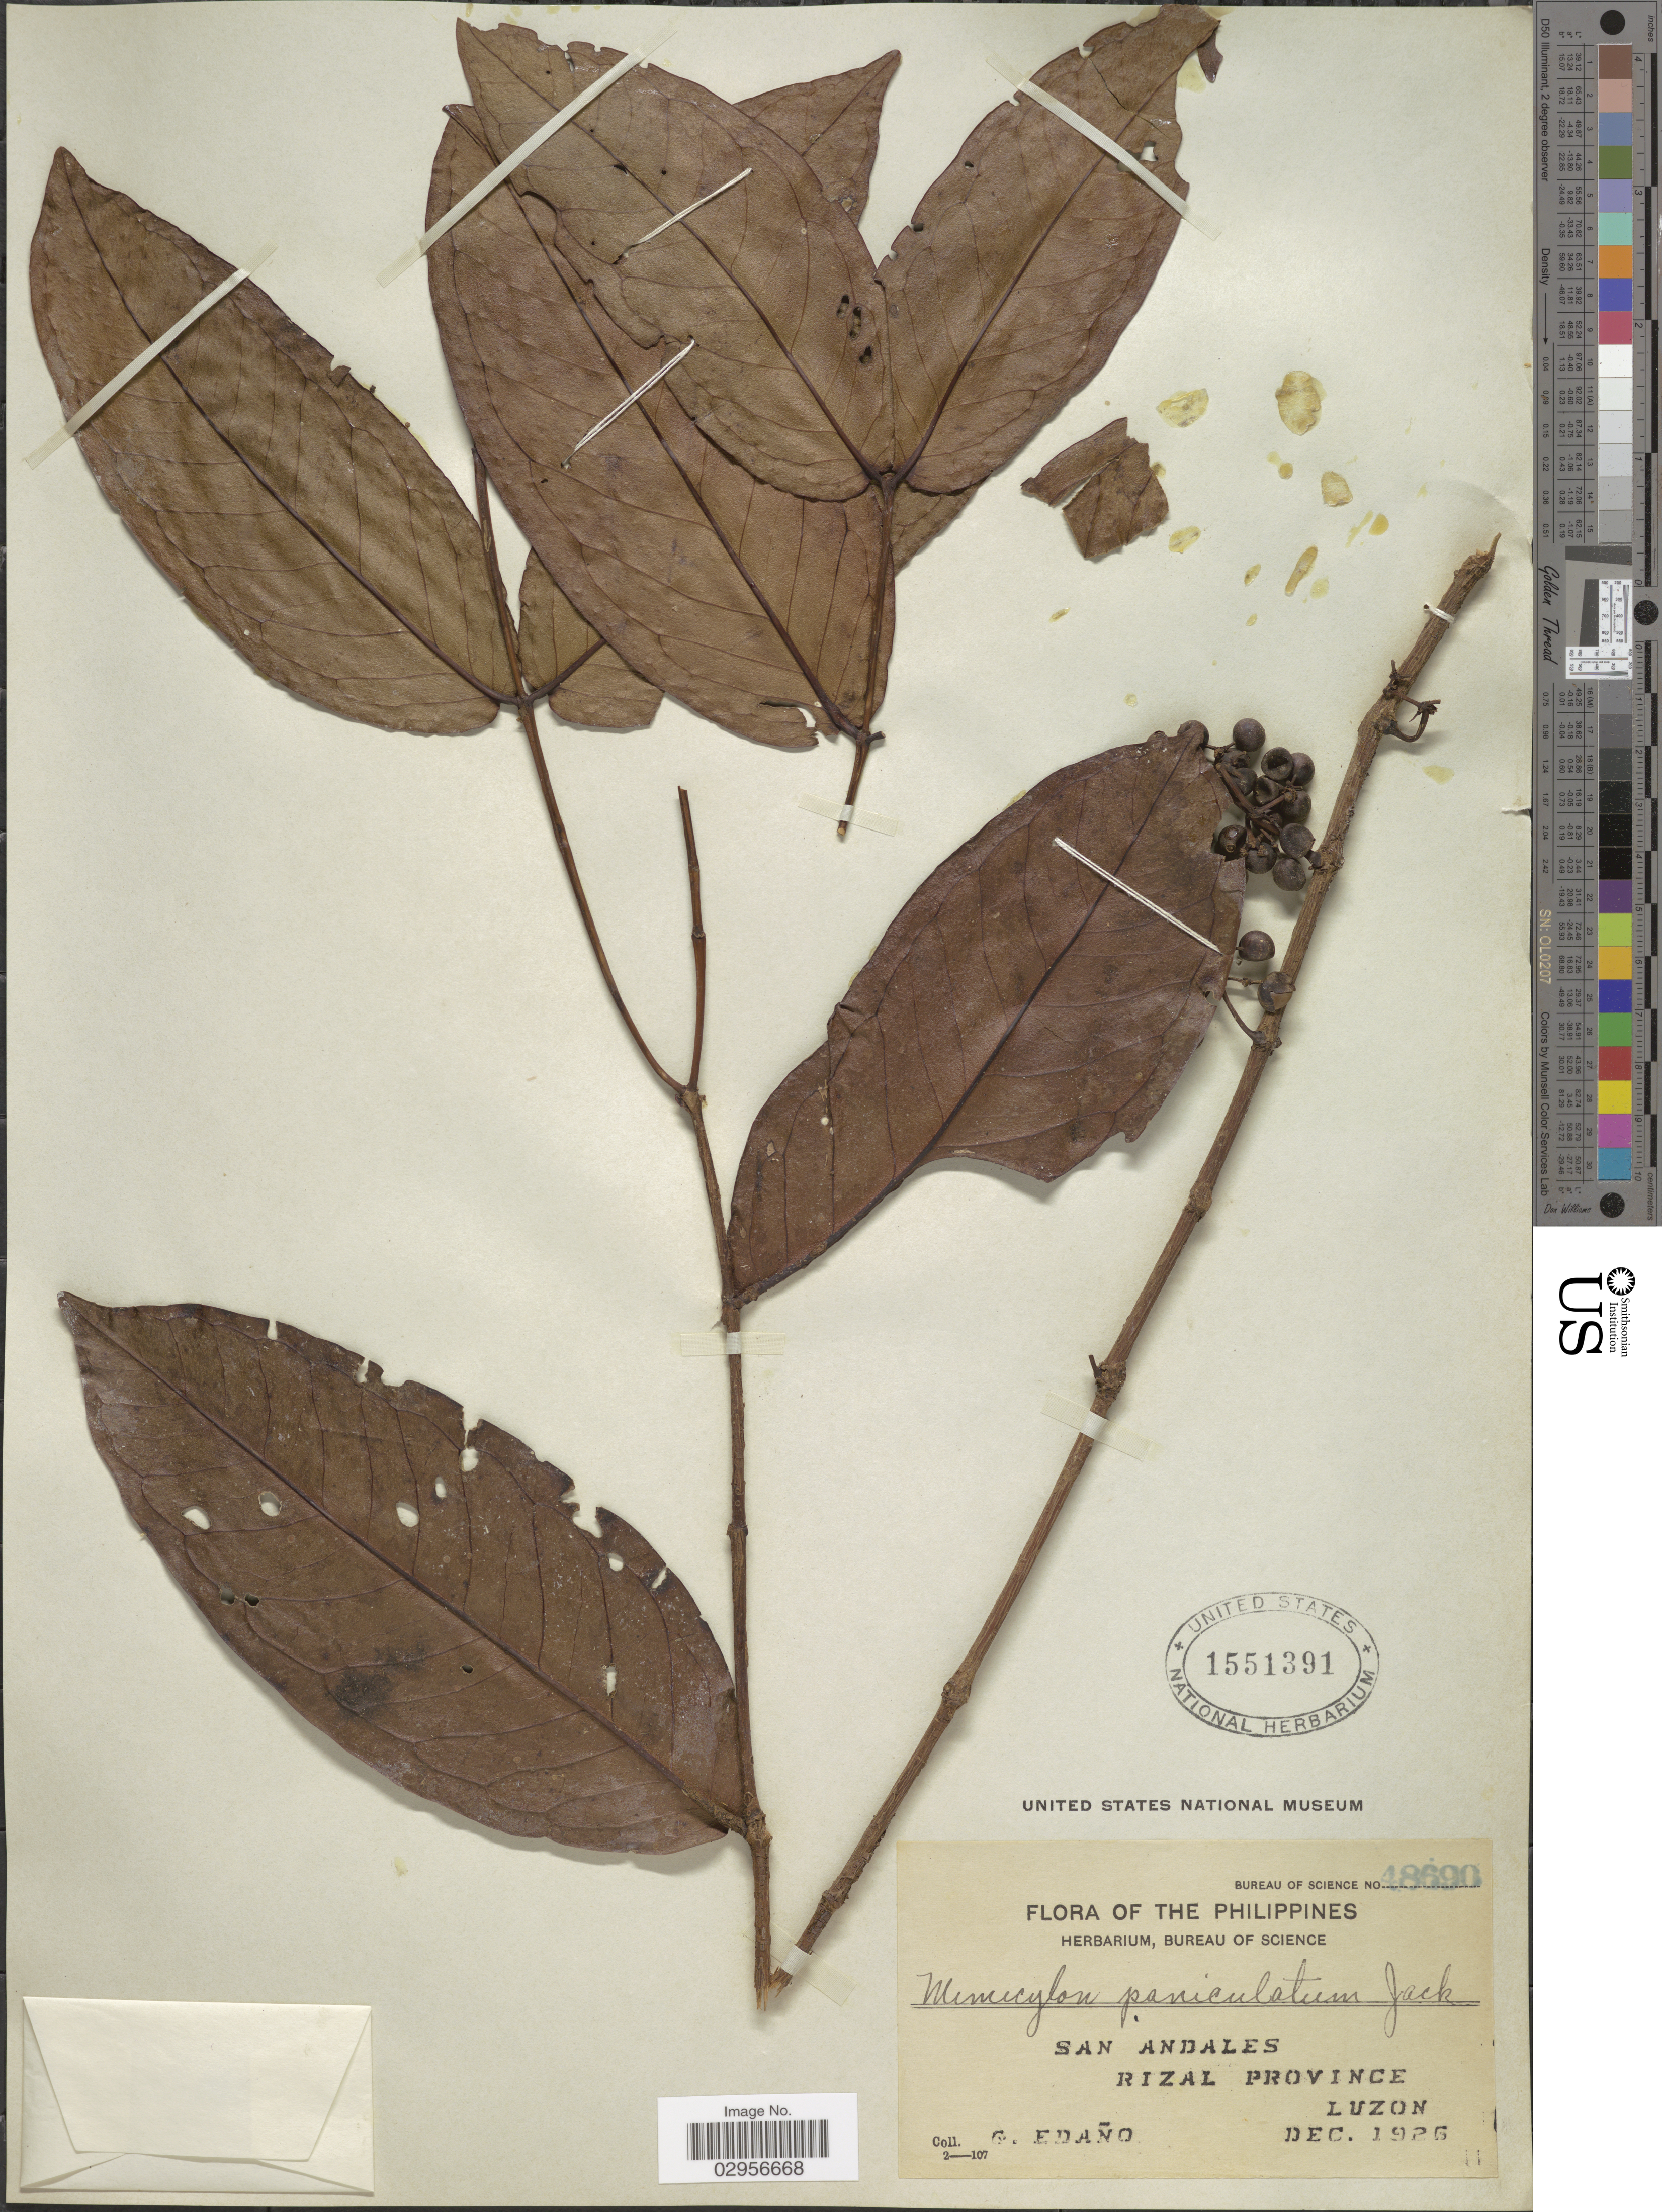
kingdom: Plantae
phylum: Tracheophyta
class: Magnoliopsida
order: Myrtales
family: Melastomataceae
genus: Memecylon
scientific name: Memecylon paniculatum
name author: Jack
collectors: G. Edaño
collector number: Bureau of Science 48690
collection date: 1926-12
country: Philippines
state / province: Calabarzon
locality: San Andales, Rizal Province, Luzon.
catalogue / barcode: US 1551391